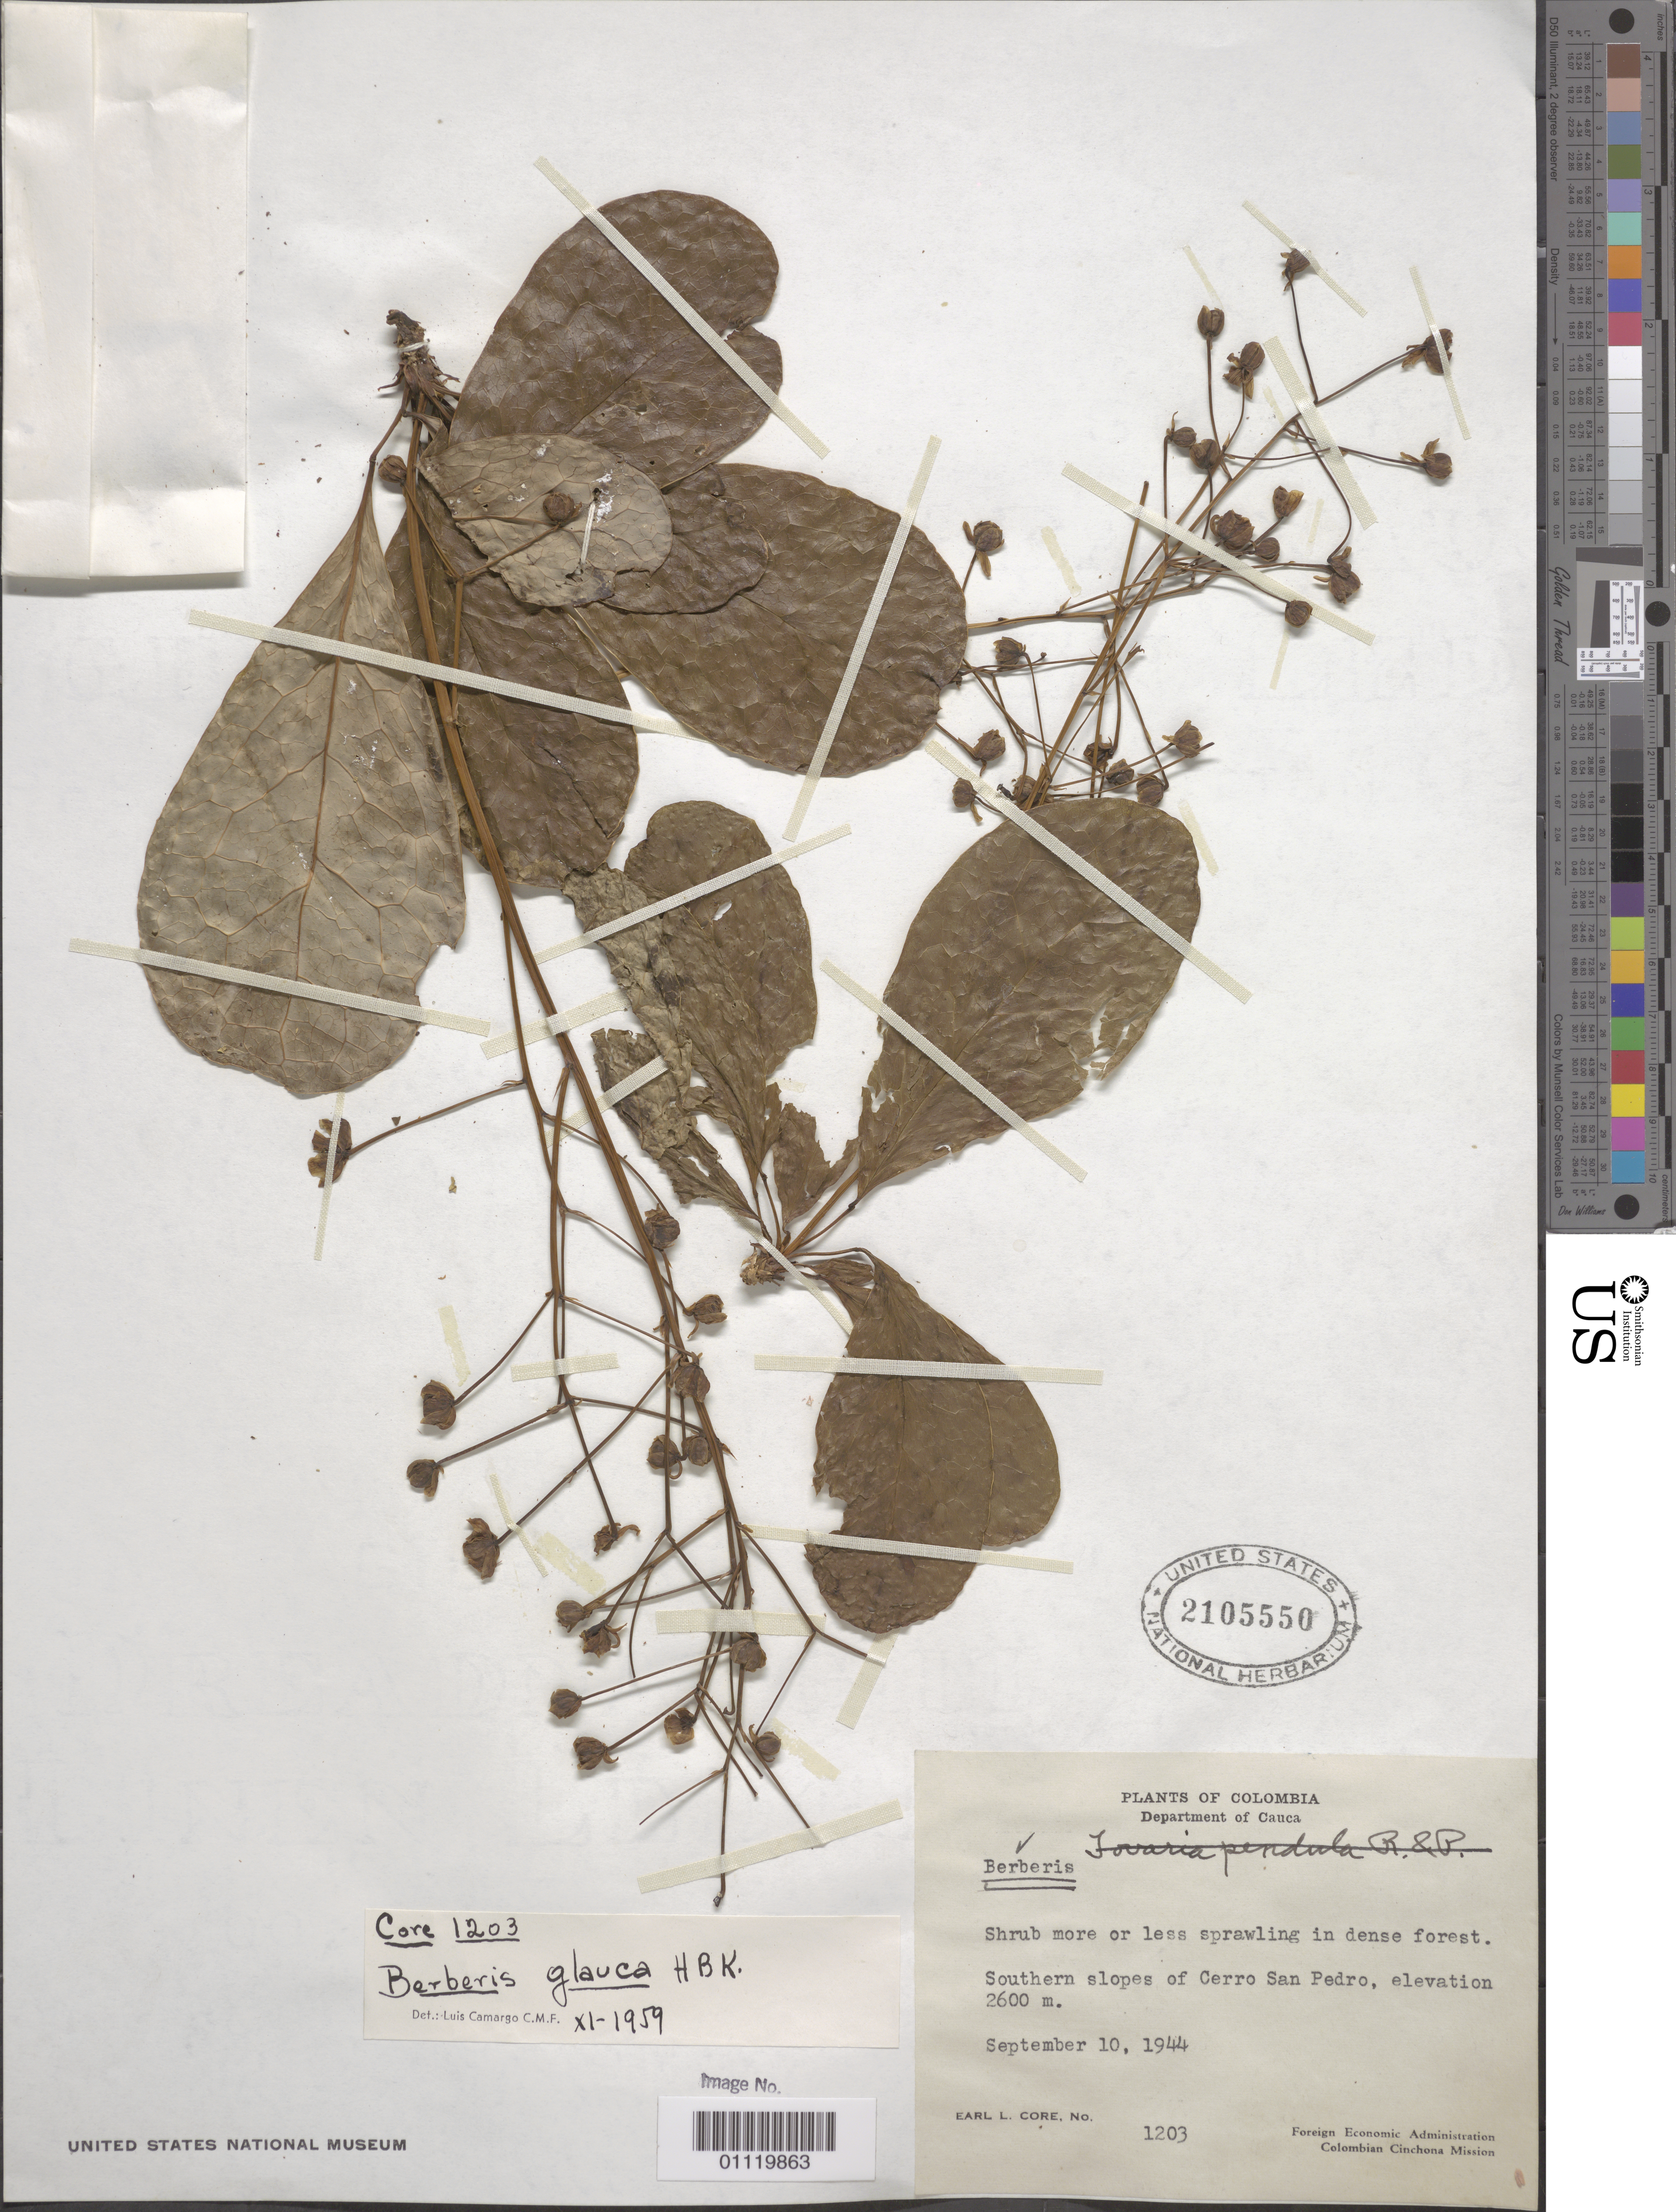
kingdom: Plantae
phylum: Tracheophyta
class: Magnoliopsida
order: Ranunculales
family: Berberidaceae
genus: Berberis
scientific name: Berberis glauca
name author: Kunth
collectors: E. L. Core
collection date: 1944-09-10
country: Colombia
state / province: Cauca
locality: Southern slope of Cerro San Pedro.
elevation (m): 2600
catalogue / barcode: US 2105550